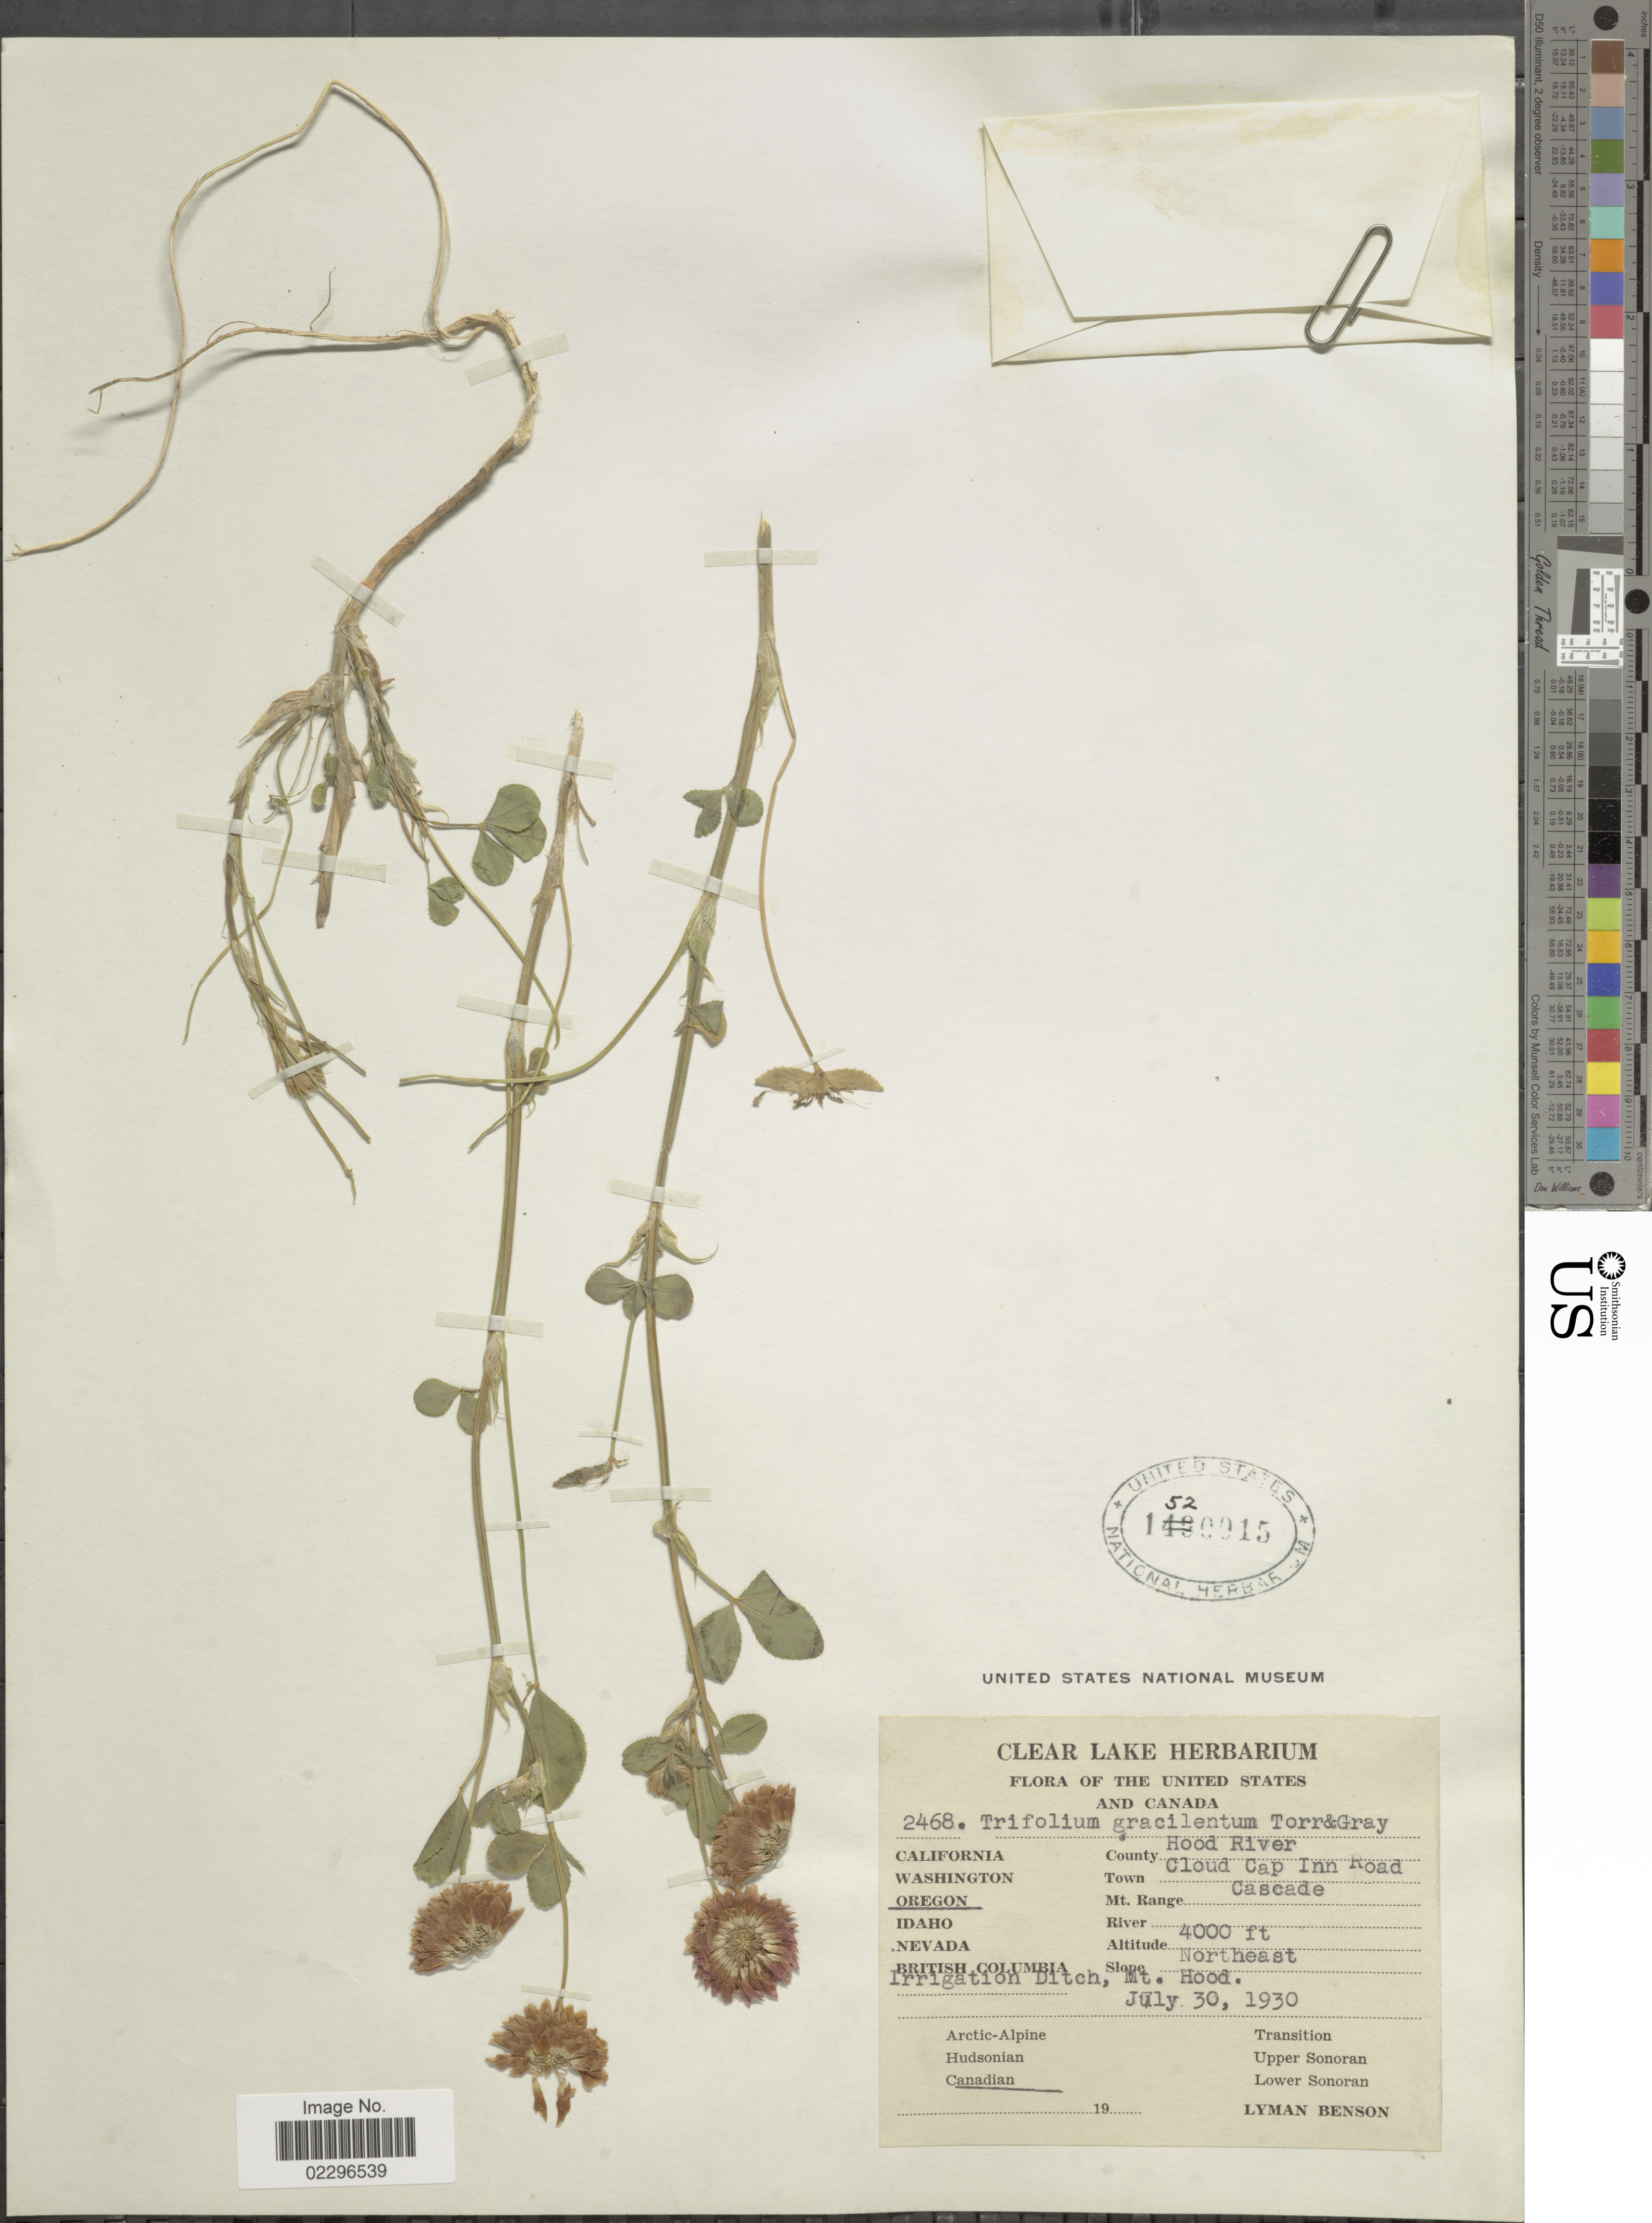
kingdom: Plantae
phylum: Tracheophyta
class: Magnoliopsida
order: Fabales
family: Fabaceae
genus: Trifolium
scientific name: Trifolium gracilentum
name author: Torr. & A. Gray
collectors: L. D. Benson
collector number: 2468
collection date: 1930-07-30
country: United States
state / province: Oregon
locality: Hood River, Cloud Cap Inn Road, Cascade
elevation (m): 1219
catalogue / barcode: US 1520015